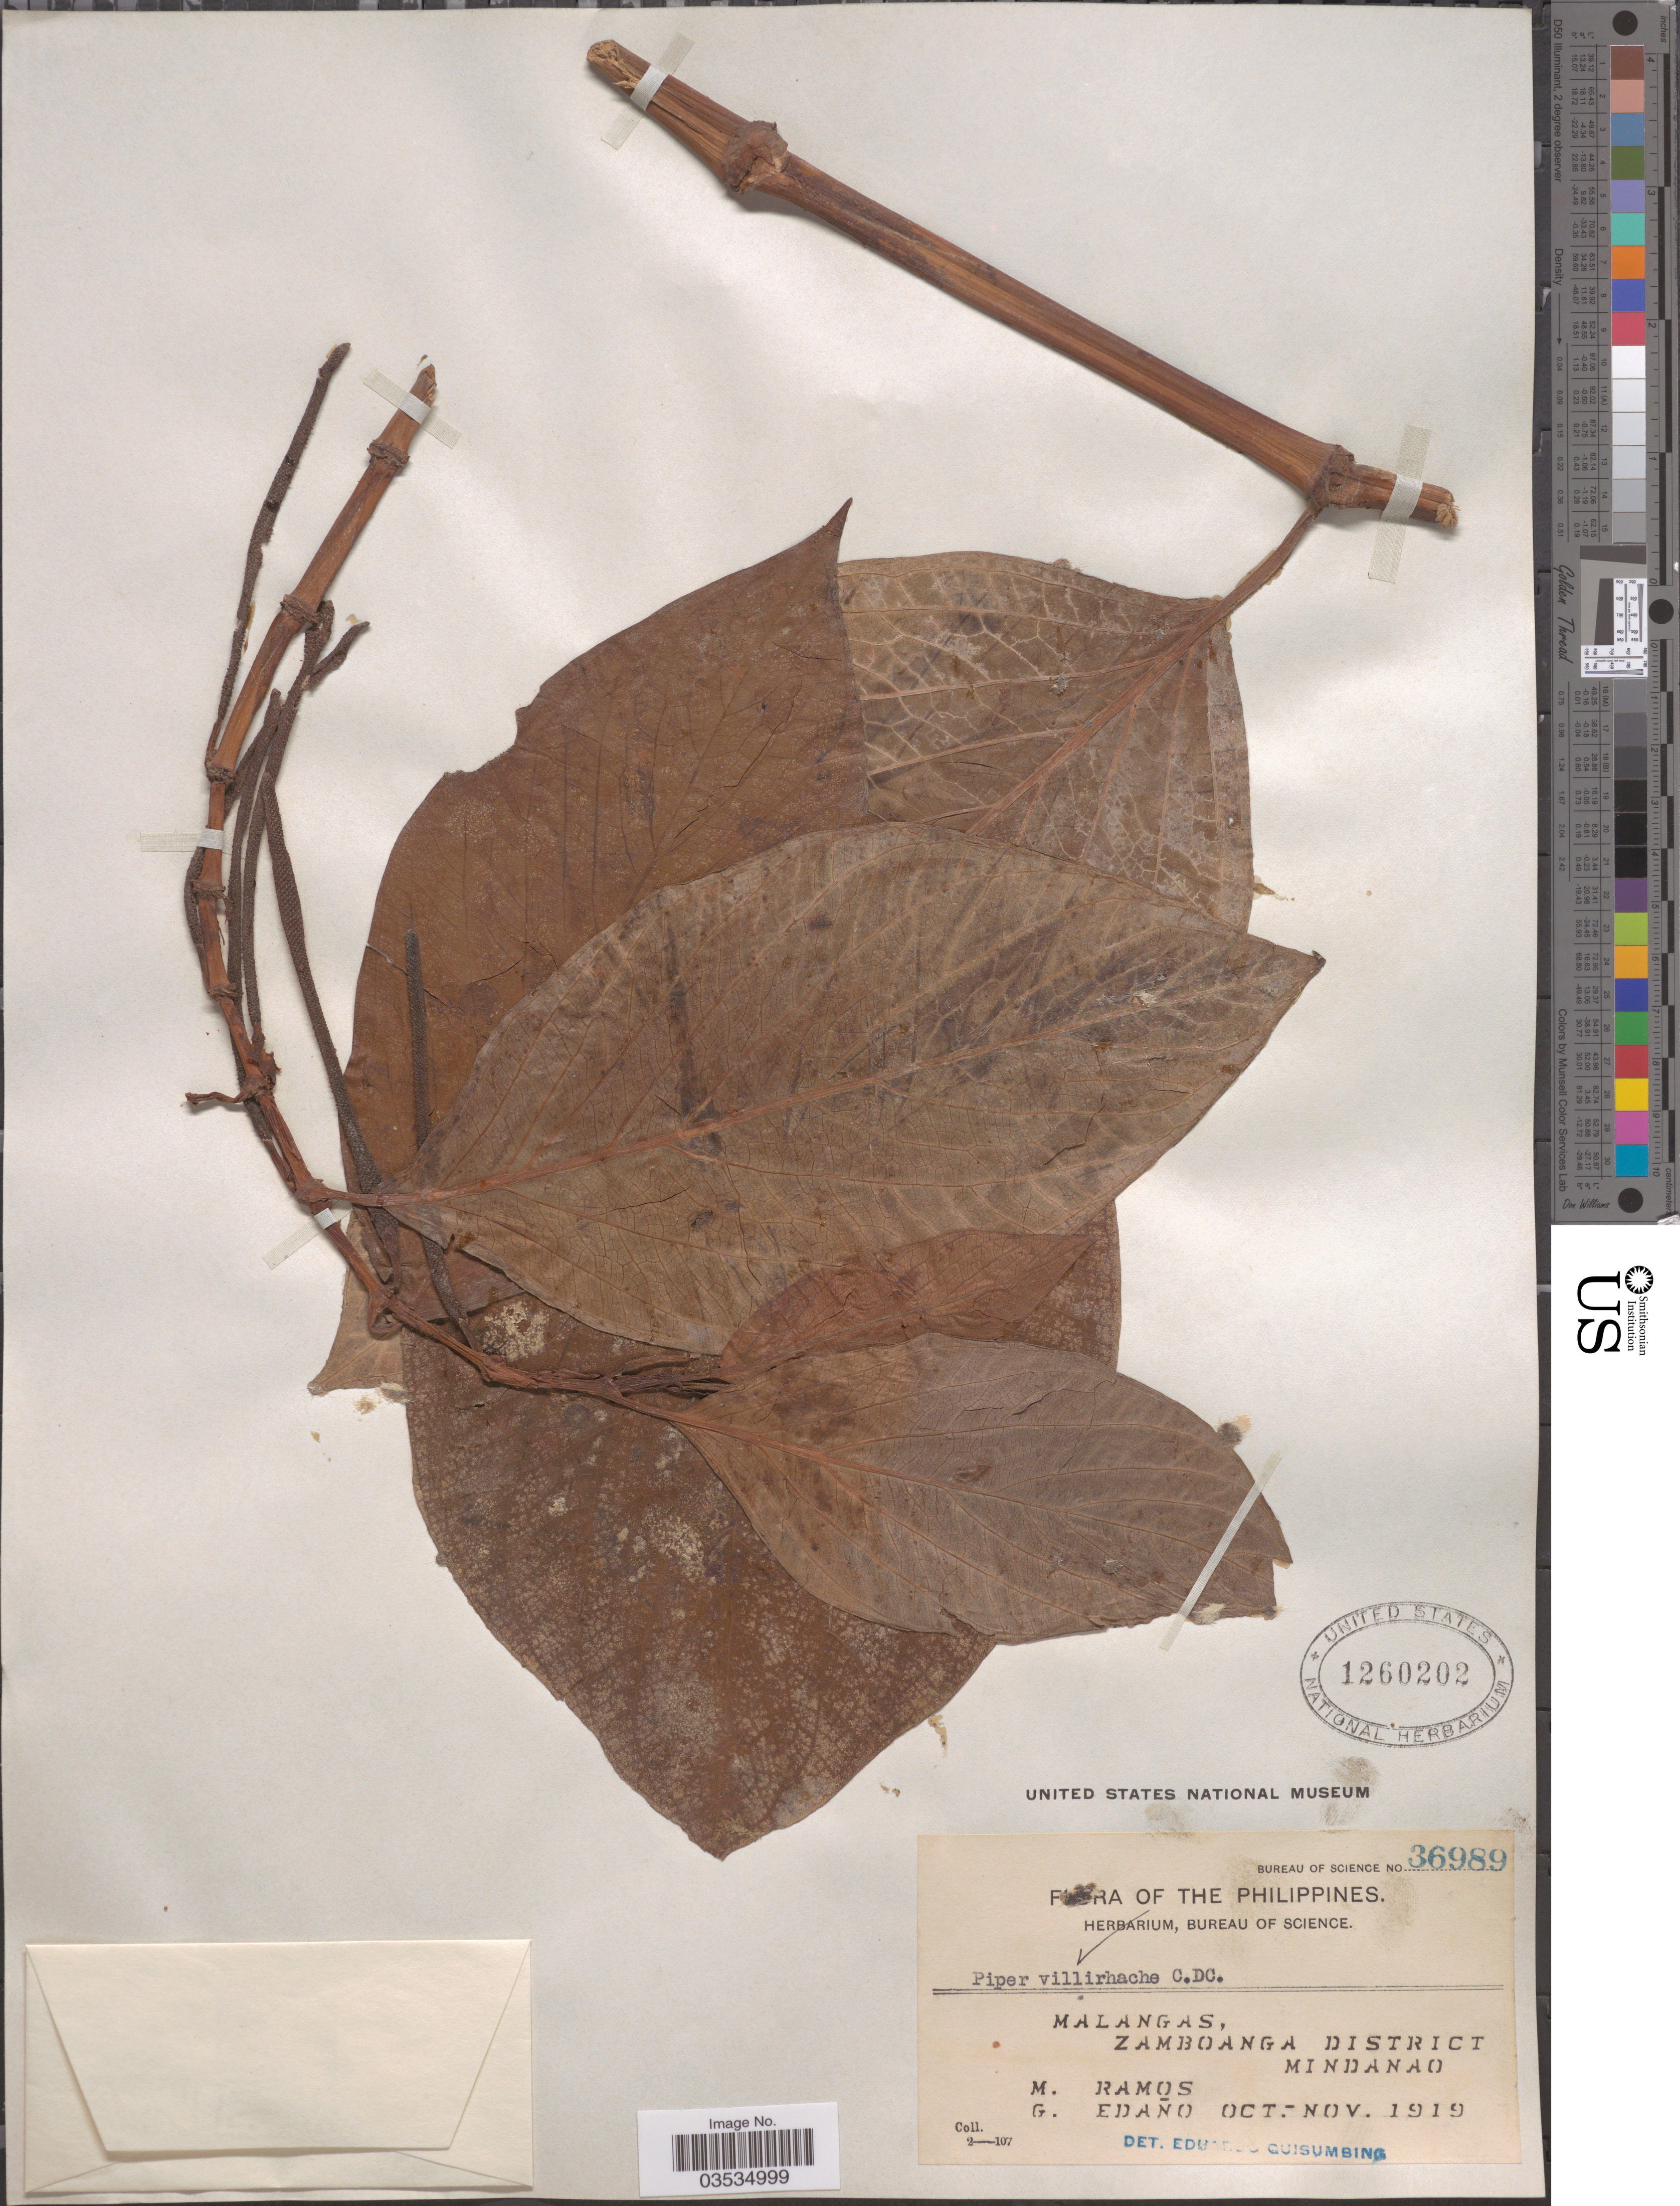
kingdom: Plantae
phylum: Tracheophyta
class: Magnoliopsida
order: Piperales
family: Piperaceae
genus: Piper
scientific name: Piper villirhache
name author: C. DC.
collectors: M. Ramos & G. Edaño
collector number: Bureau of Science 36989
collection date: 1919-10/1919-11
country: Philippines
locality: Malangas, Zamboanga District. Mindanao.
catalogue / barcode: US 1260202